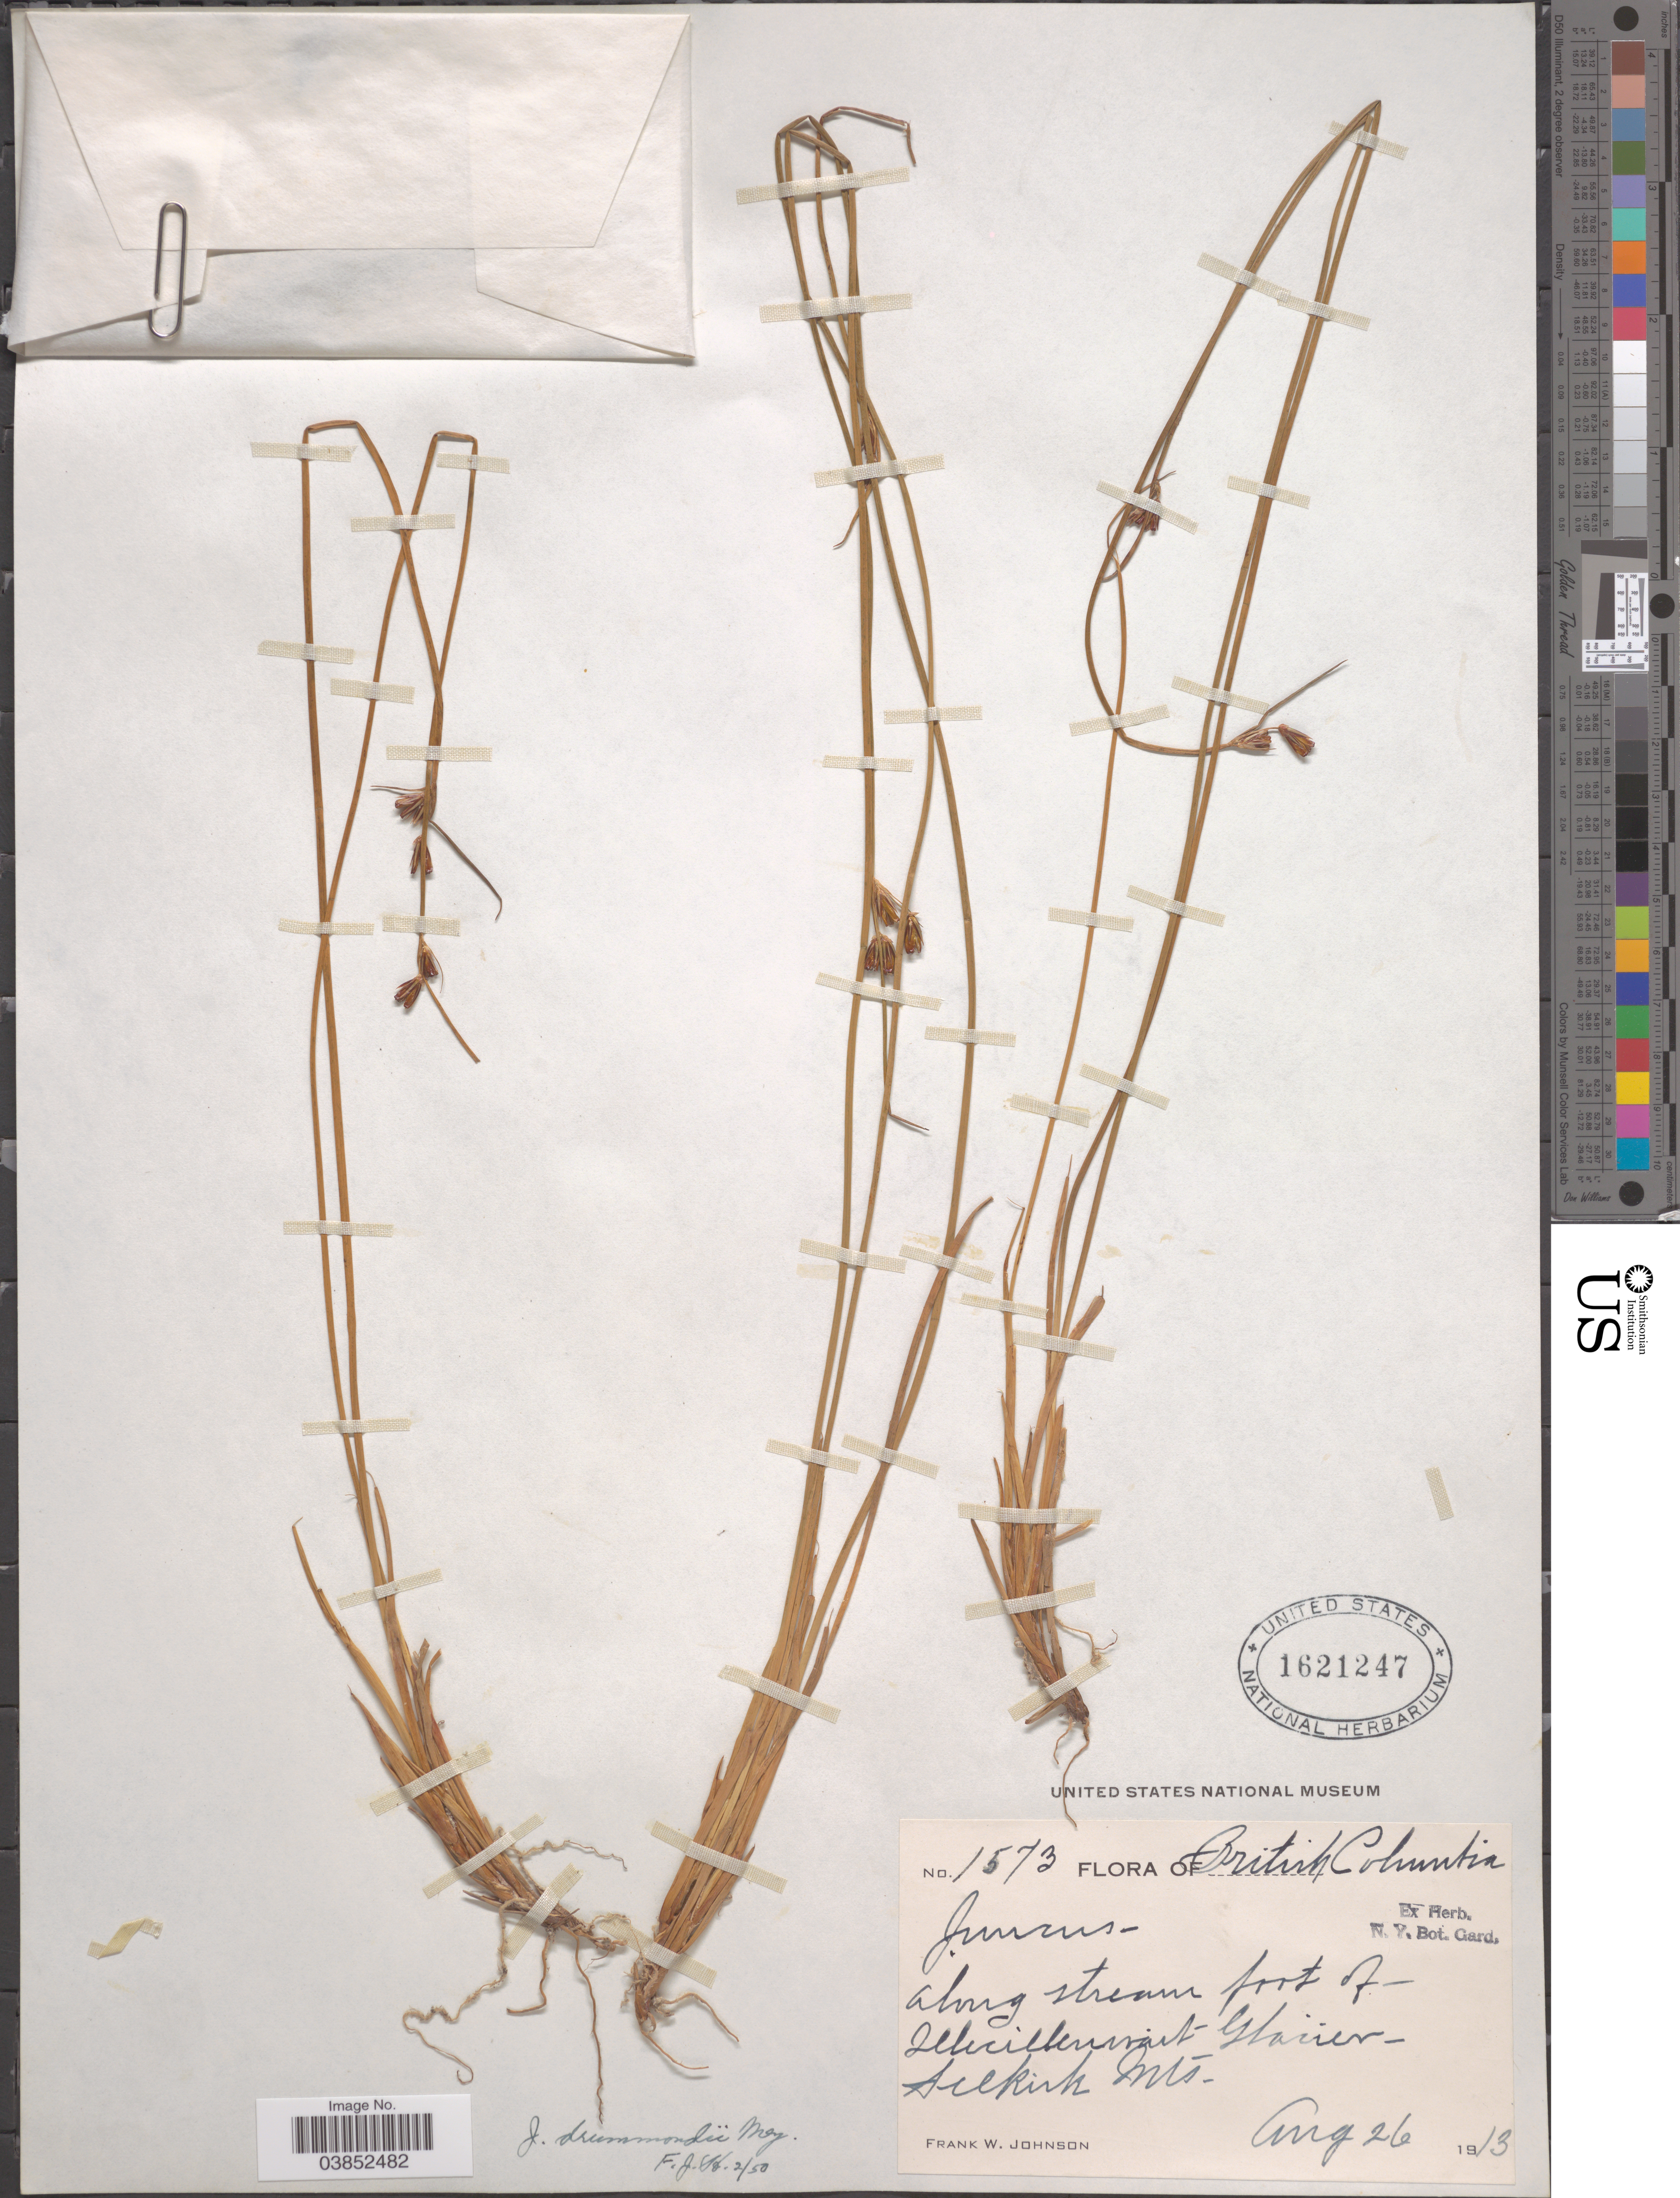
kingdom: Plantae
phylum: Tracheophyta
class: Liliopsida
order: Poales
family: Juncaceae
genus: Juncus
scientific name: Juncus drummondii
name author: E. Mey.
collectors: F. W. Johnson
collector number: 1573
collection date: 1913-08-26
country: Canada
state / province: British Columbia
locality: Foot of Illecillewaet Glacier - Silkirk Mts.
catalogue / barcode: US 1621247